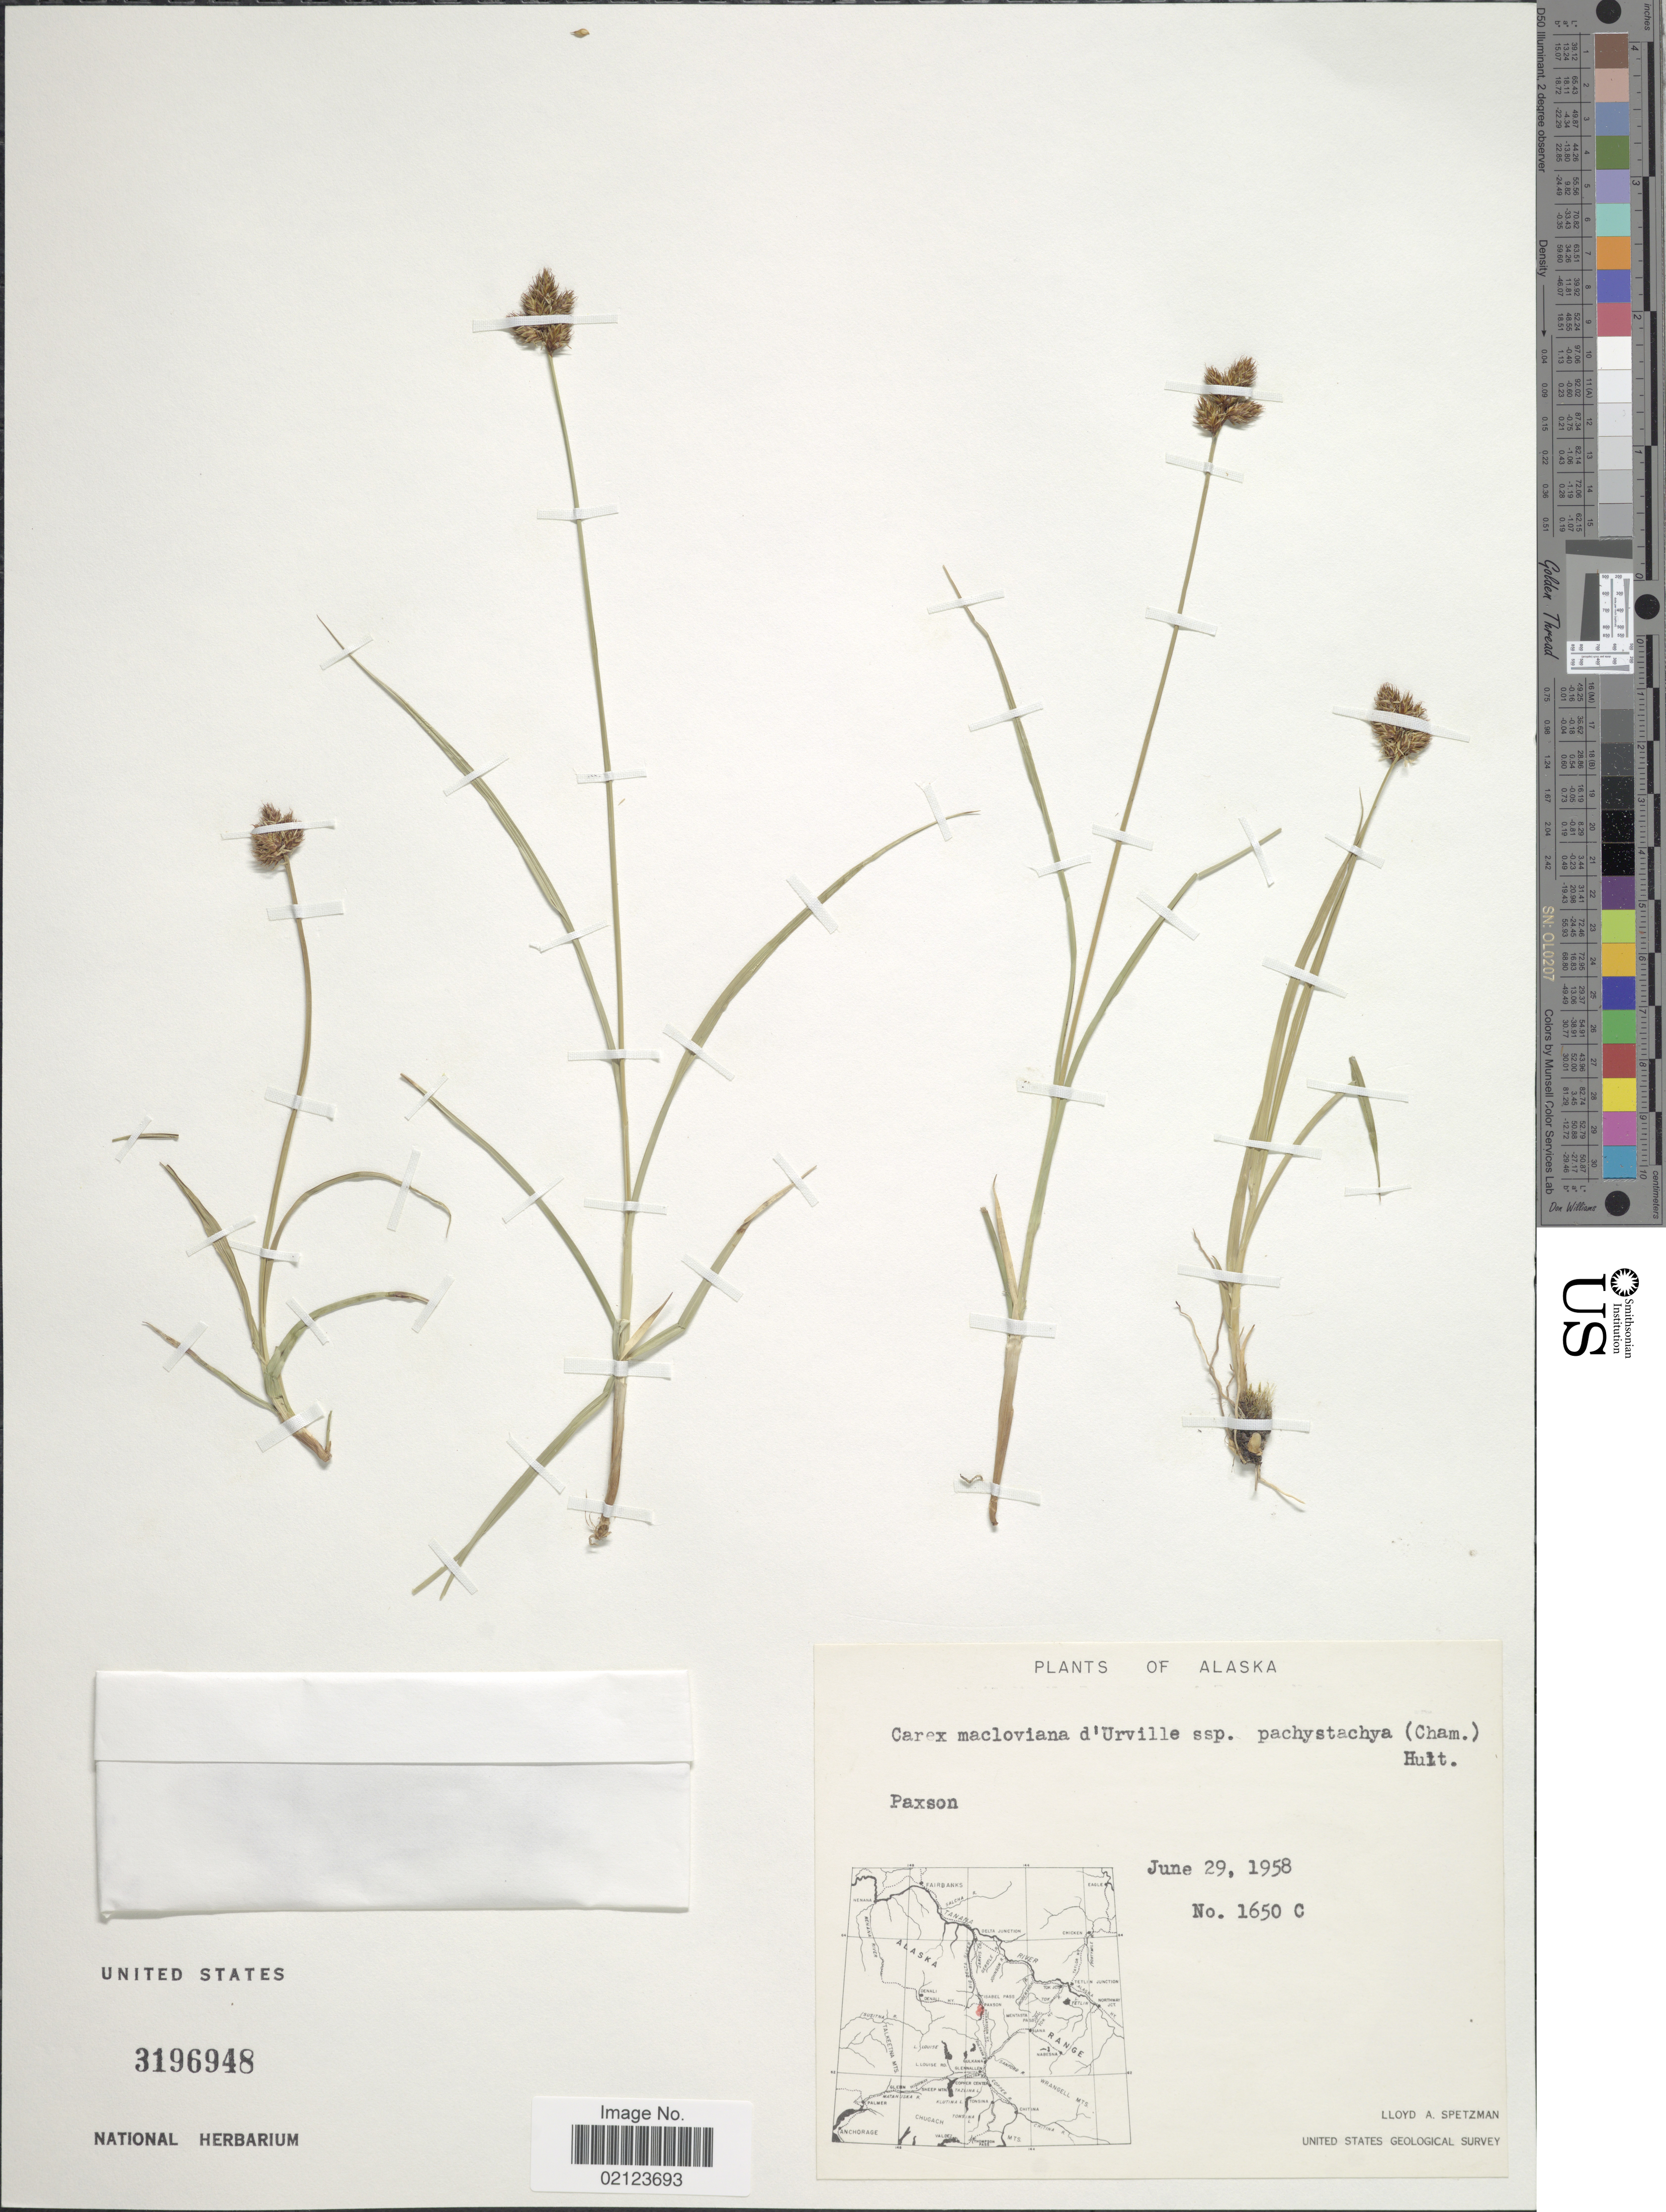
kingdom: Plantae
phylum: Tracheophyta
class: Liliopsida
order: Poales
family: Cyperaceae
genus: Carex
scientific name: Carex pachystachya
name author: Cham. ex Steud.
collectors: L. Spetzman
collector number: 1650C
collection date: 1958-06-29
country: United States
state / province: Alaska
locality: Paxson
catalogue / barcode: US 3196948